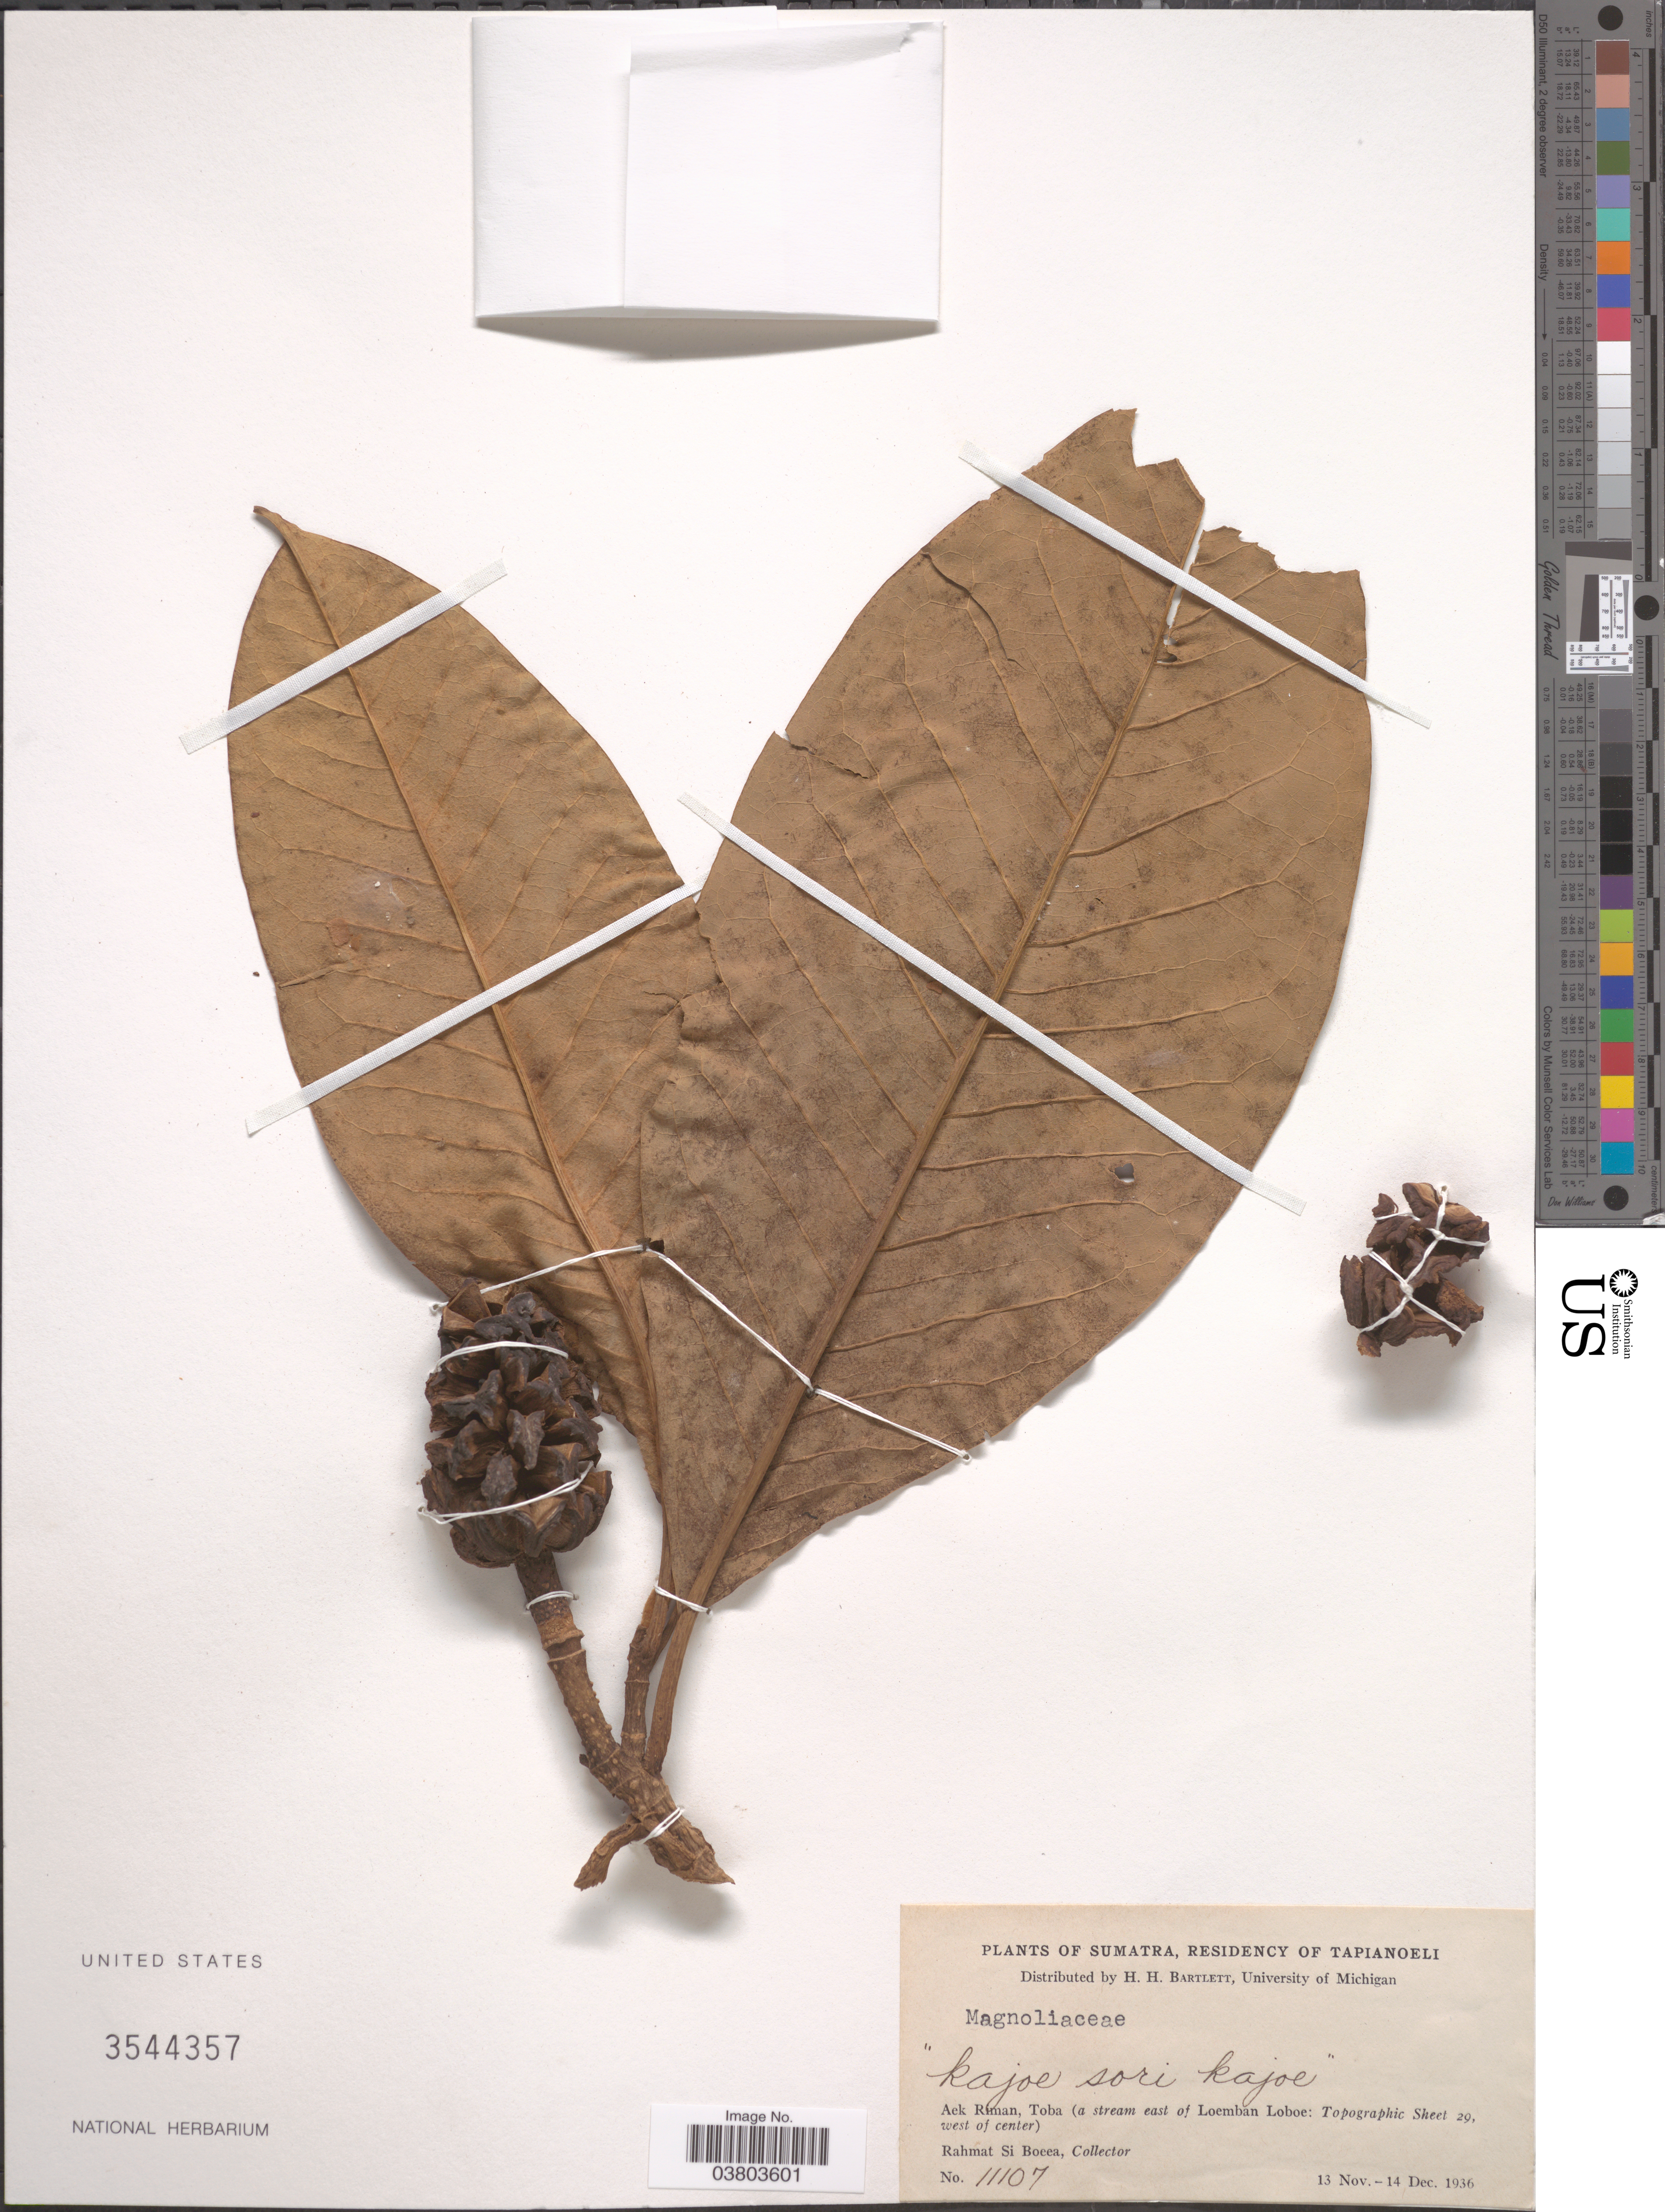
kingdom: Plantae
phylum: Tracheophyta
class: Magnoliopsida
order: Magnoliales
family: Magnoliaceae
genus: Magnolia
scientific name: Magnolia candollei var. angatensis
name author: (Blanco) Noot.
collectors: Rahmat Si Boeea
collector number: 11107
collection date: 1936-11-13/1936-12-14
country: Indonesia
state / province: Sumatra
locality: Residency of Tapianoeli. Ack Riman, Toba (a stream east of Loemban Loboe: Topographic Sheet 29, west of center).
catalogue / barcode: US 3544357